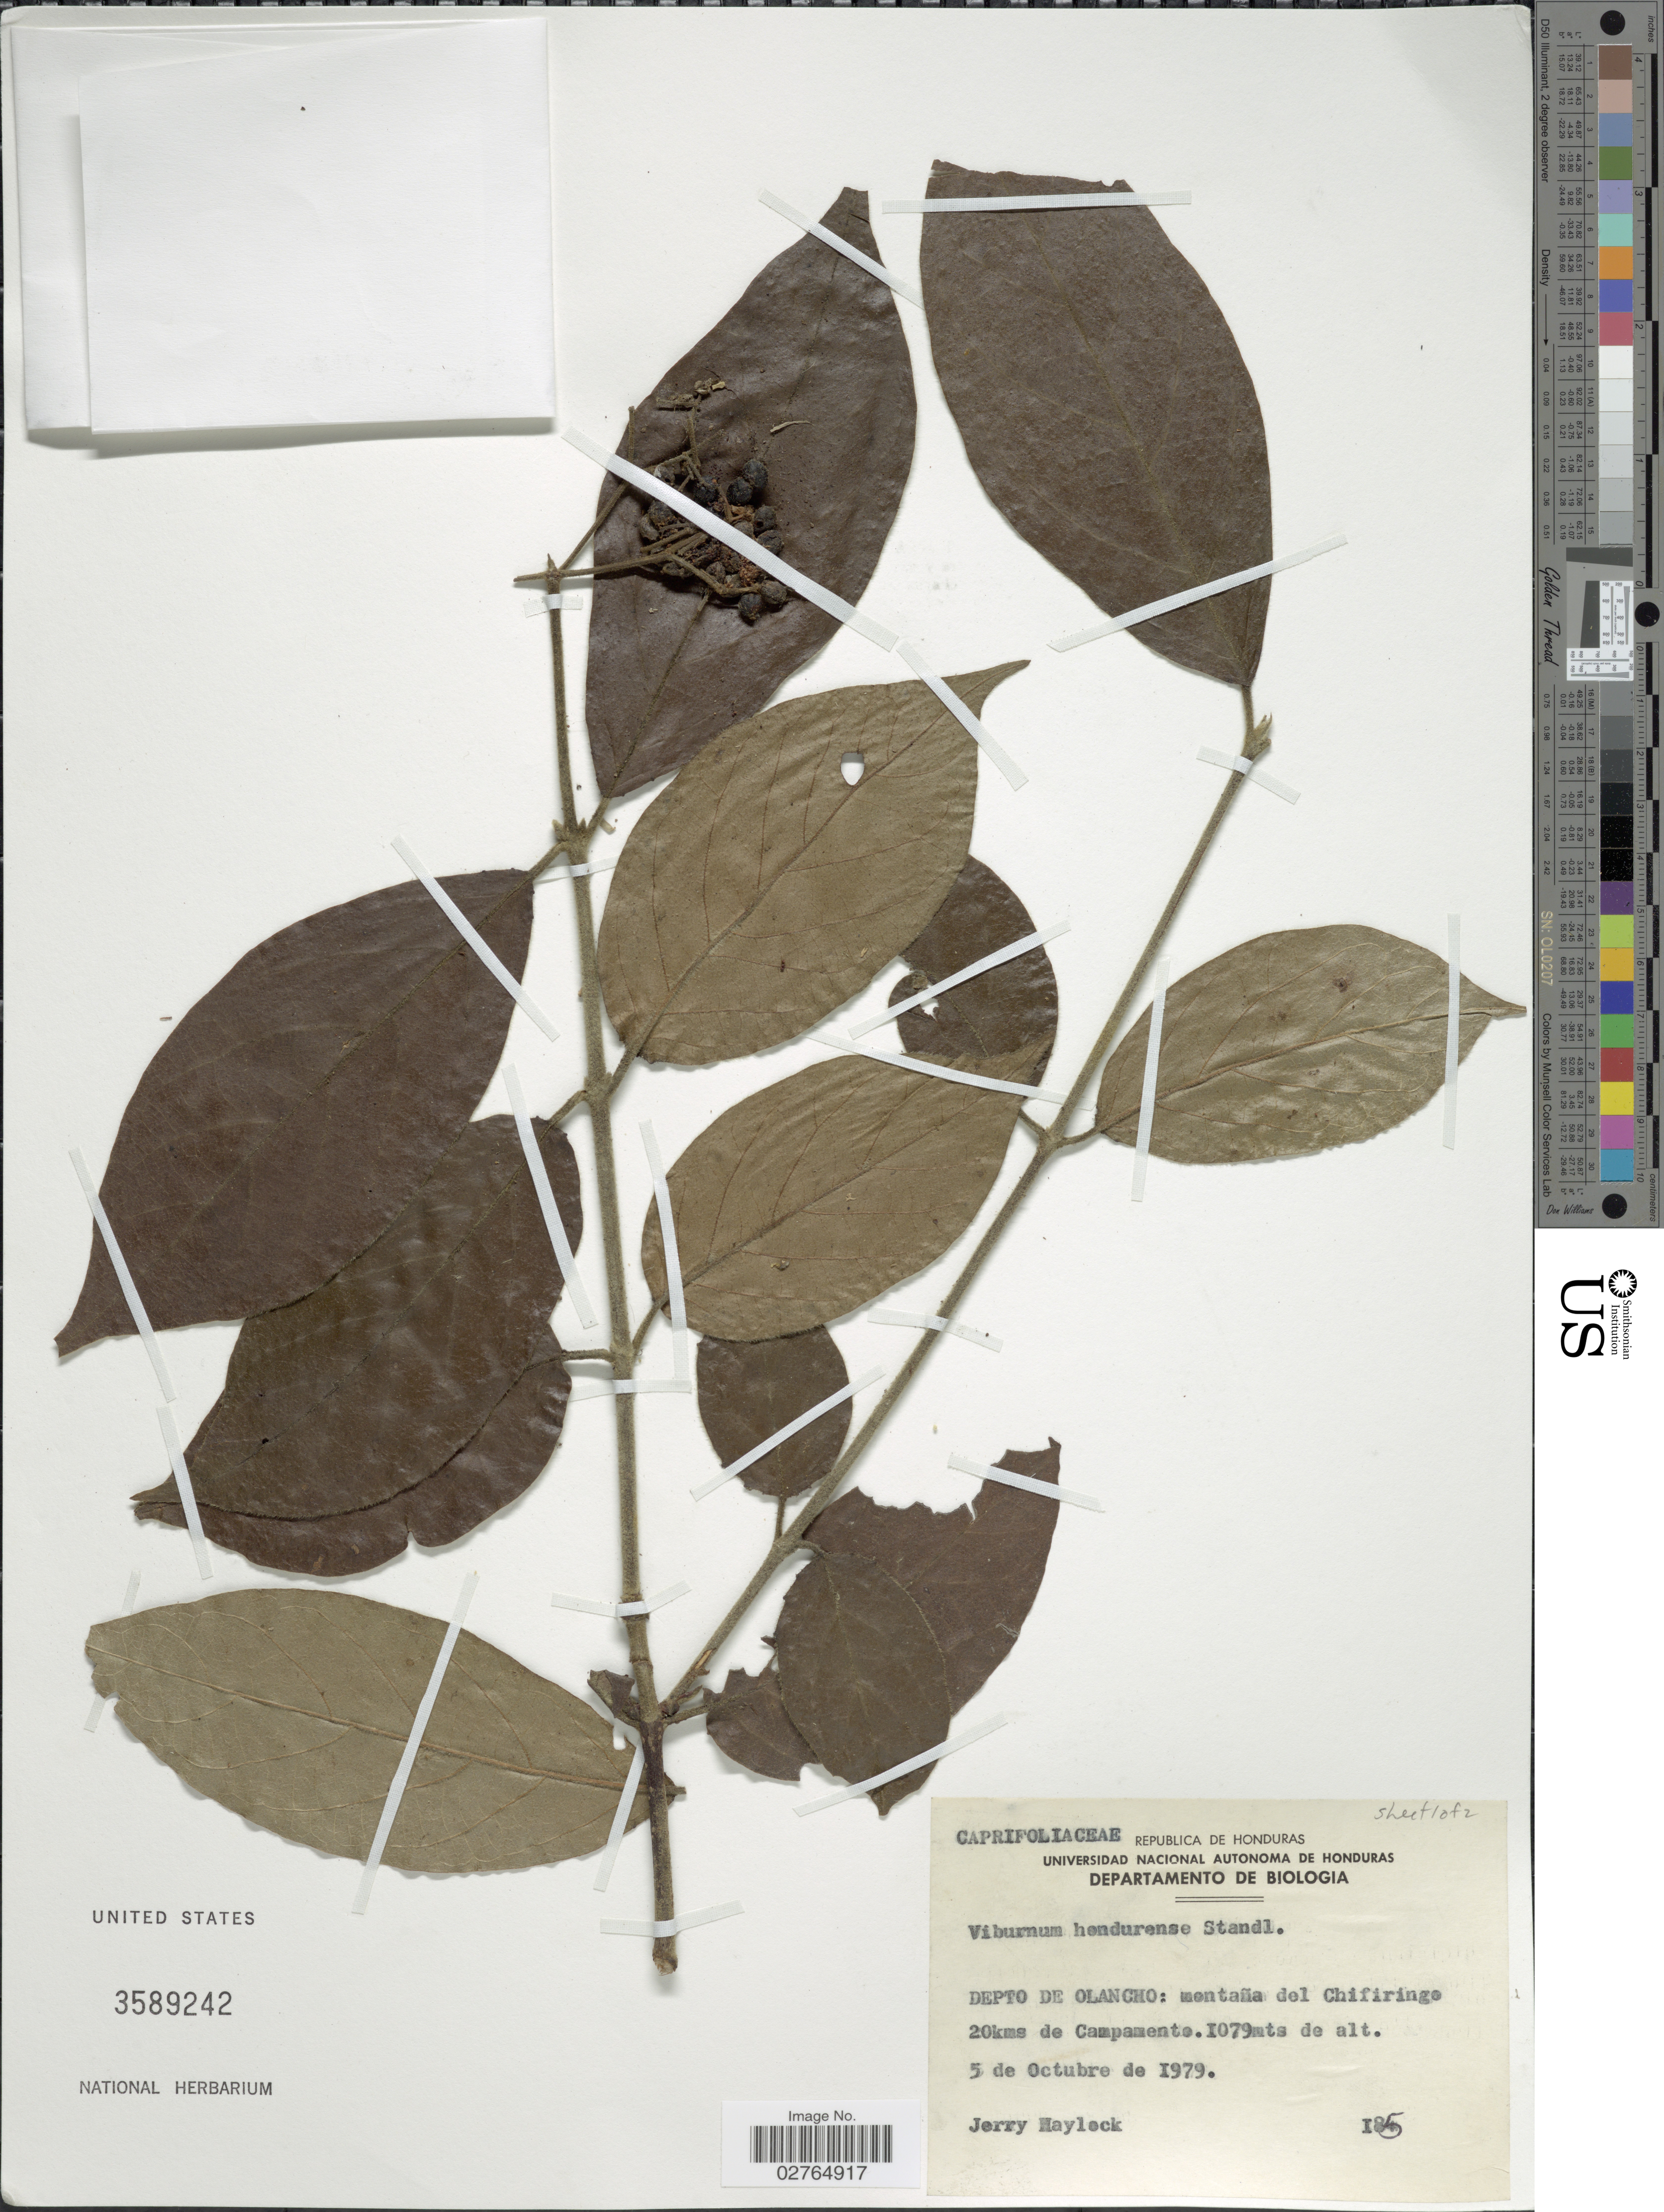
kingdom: Plantae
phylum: Tracheophyta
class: Magnoliopsida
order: Dipsacales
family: Viburnaceae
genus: Viburnum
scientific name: Viburnum hondurense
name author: Standl.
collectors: J. Haylock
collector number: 185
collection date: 1979-10-05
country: Honduras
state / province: Olancho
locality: Depto de Olancho: montaña del Chifiringo 20kms de Campamento.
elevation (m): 1079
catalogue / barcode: US 3589242